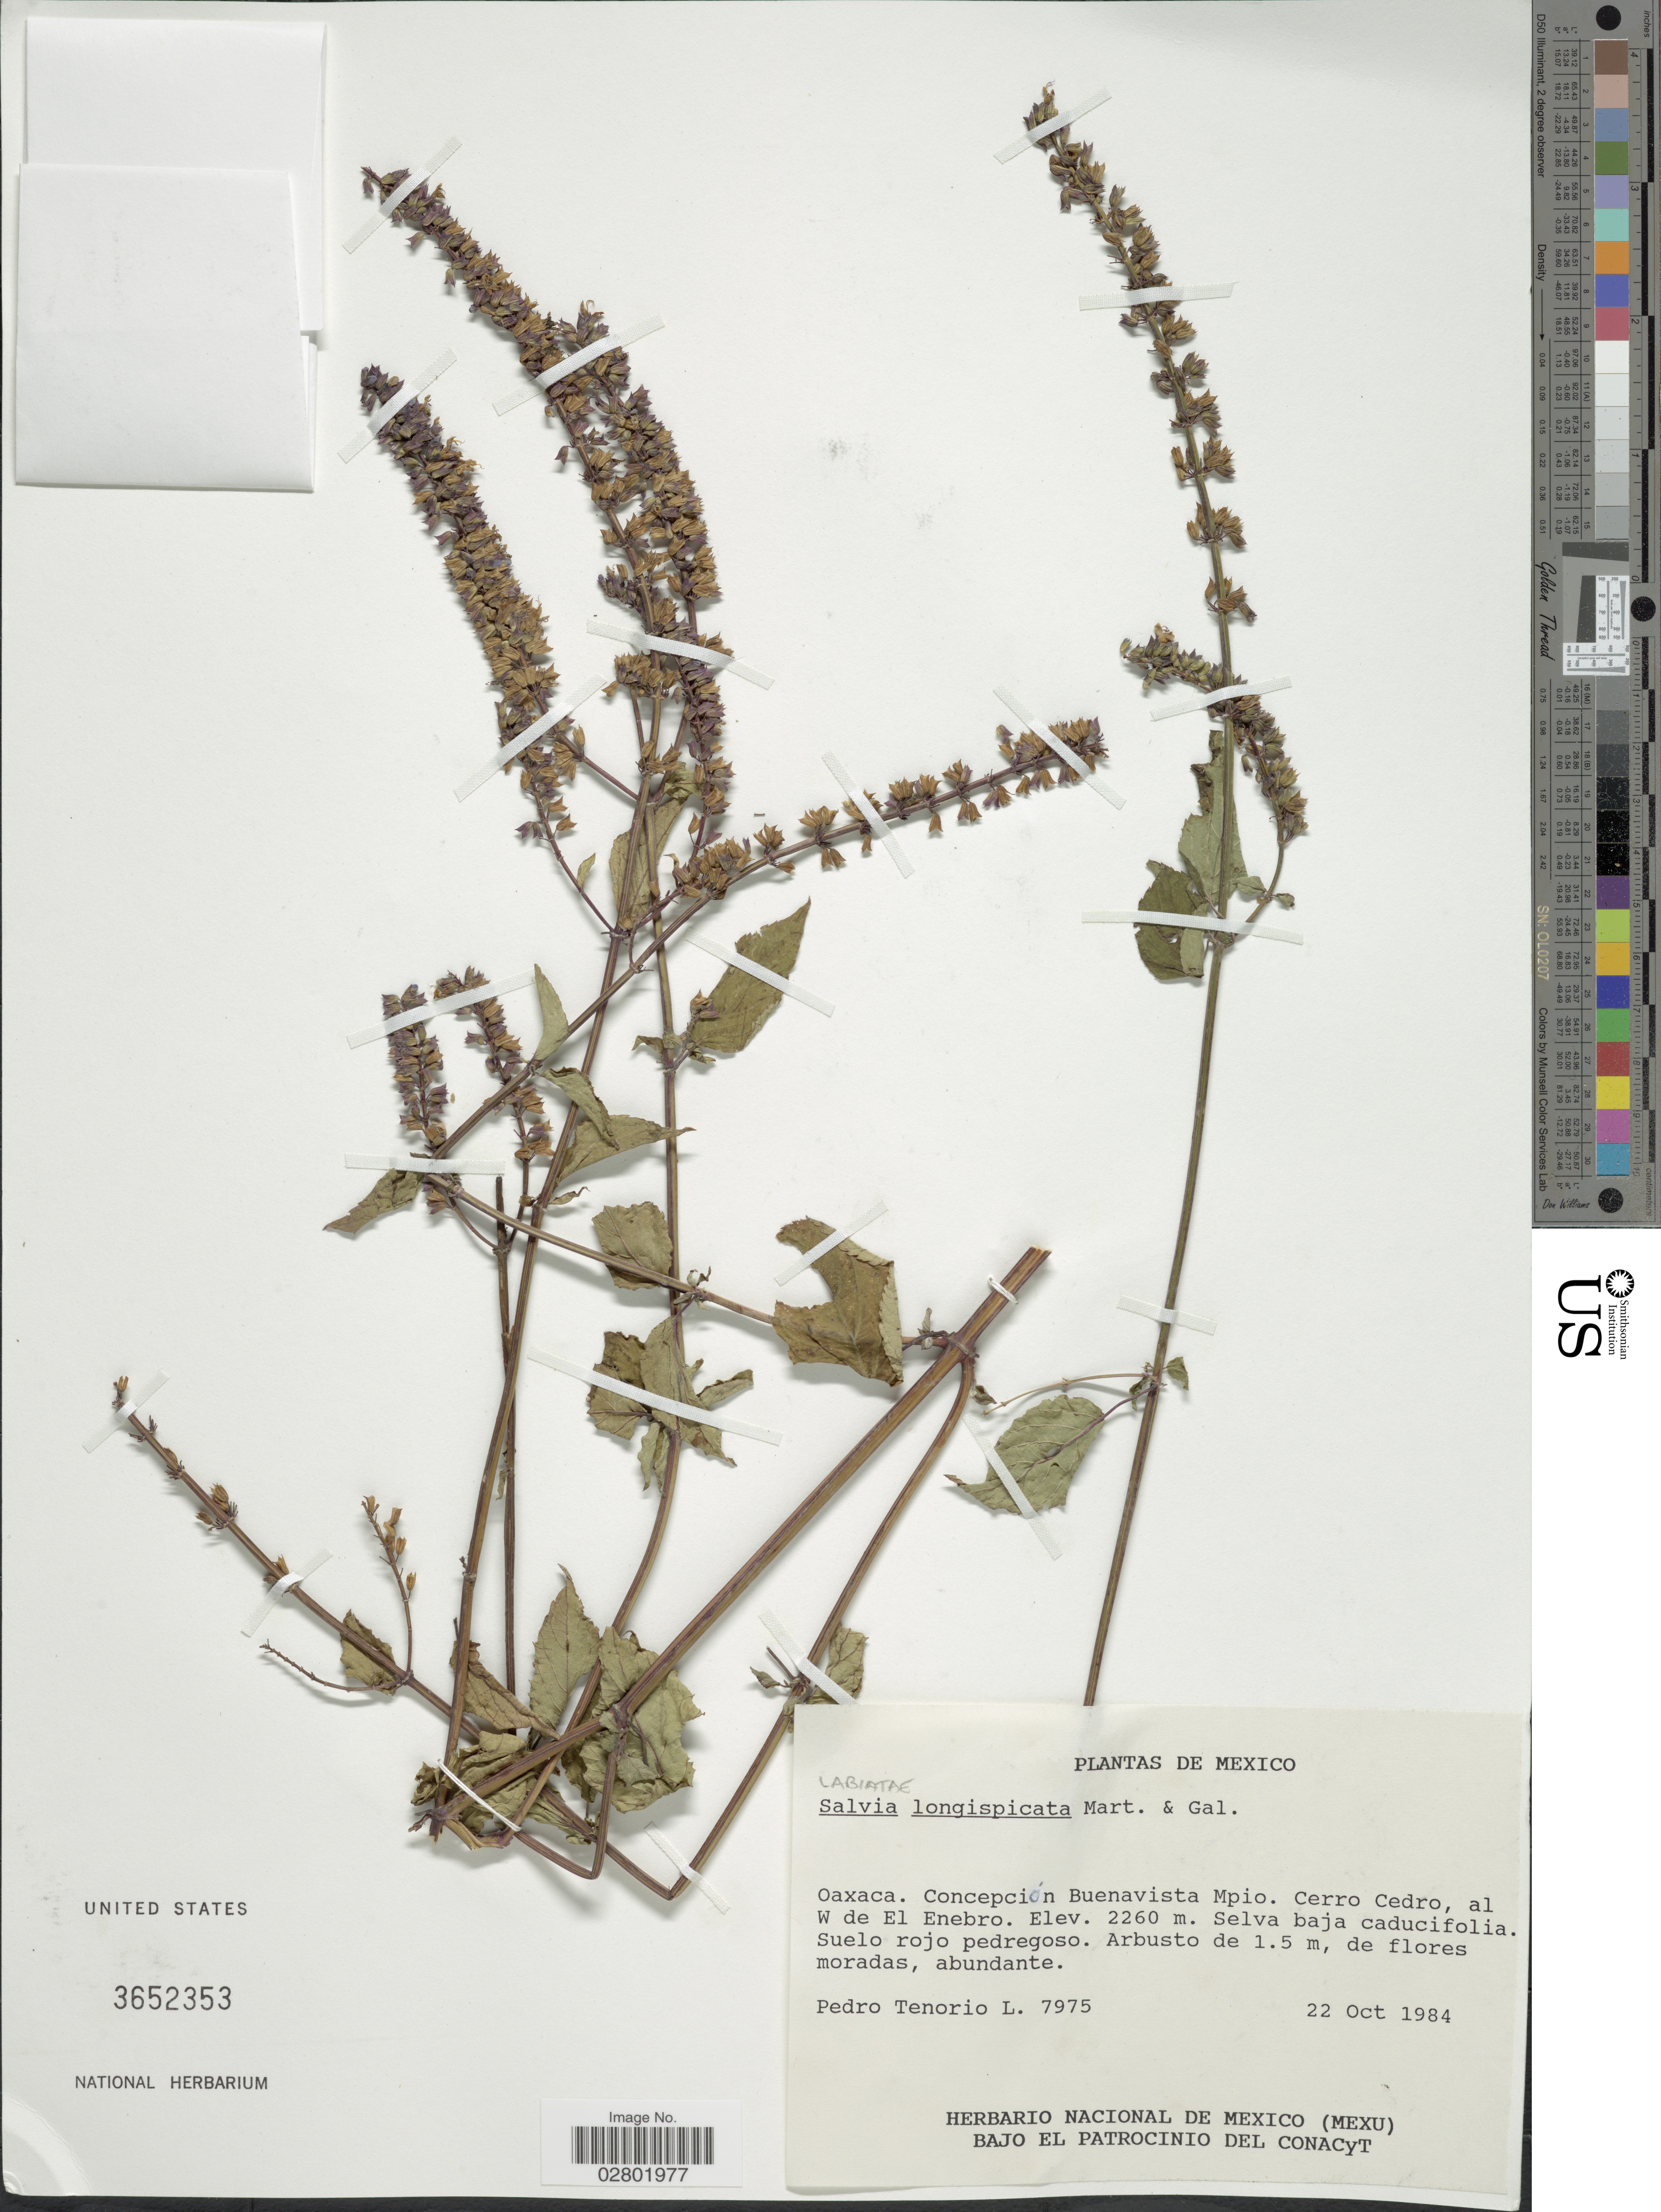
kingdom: Plantae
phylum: Tracheophyta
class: Magnoliopsida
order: Lamiales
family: Lamiaceae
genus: Salvia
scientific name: Salvia longispicata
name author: M. Martens & Galeotti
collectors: P. Tenorio L.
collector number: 7975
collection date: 1984-10-22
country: Mexico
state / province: Oaxaca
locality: Concepción Buenavista Mpio. Cerro Cedro, al W de El Enebro.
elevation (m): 2260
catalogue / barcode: US 3652353